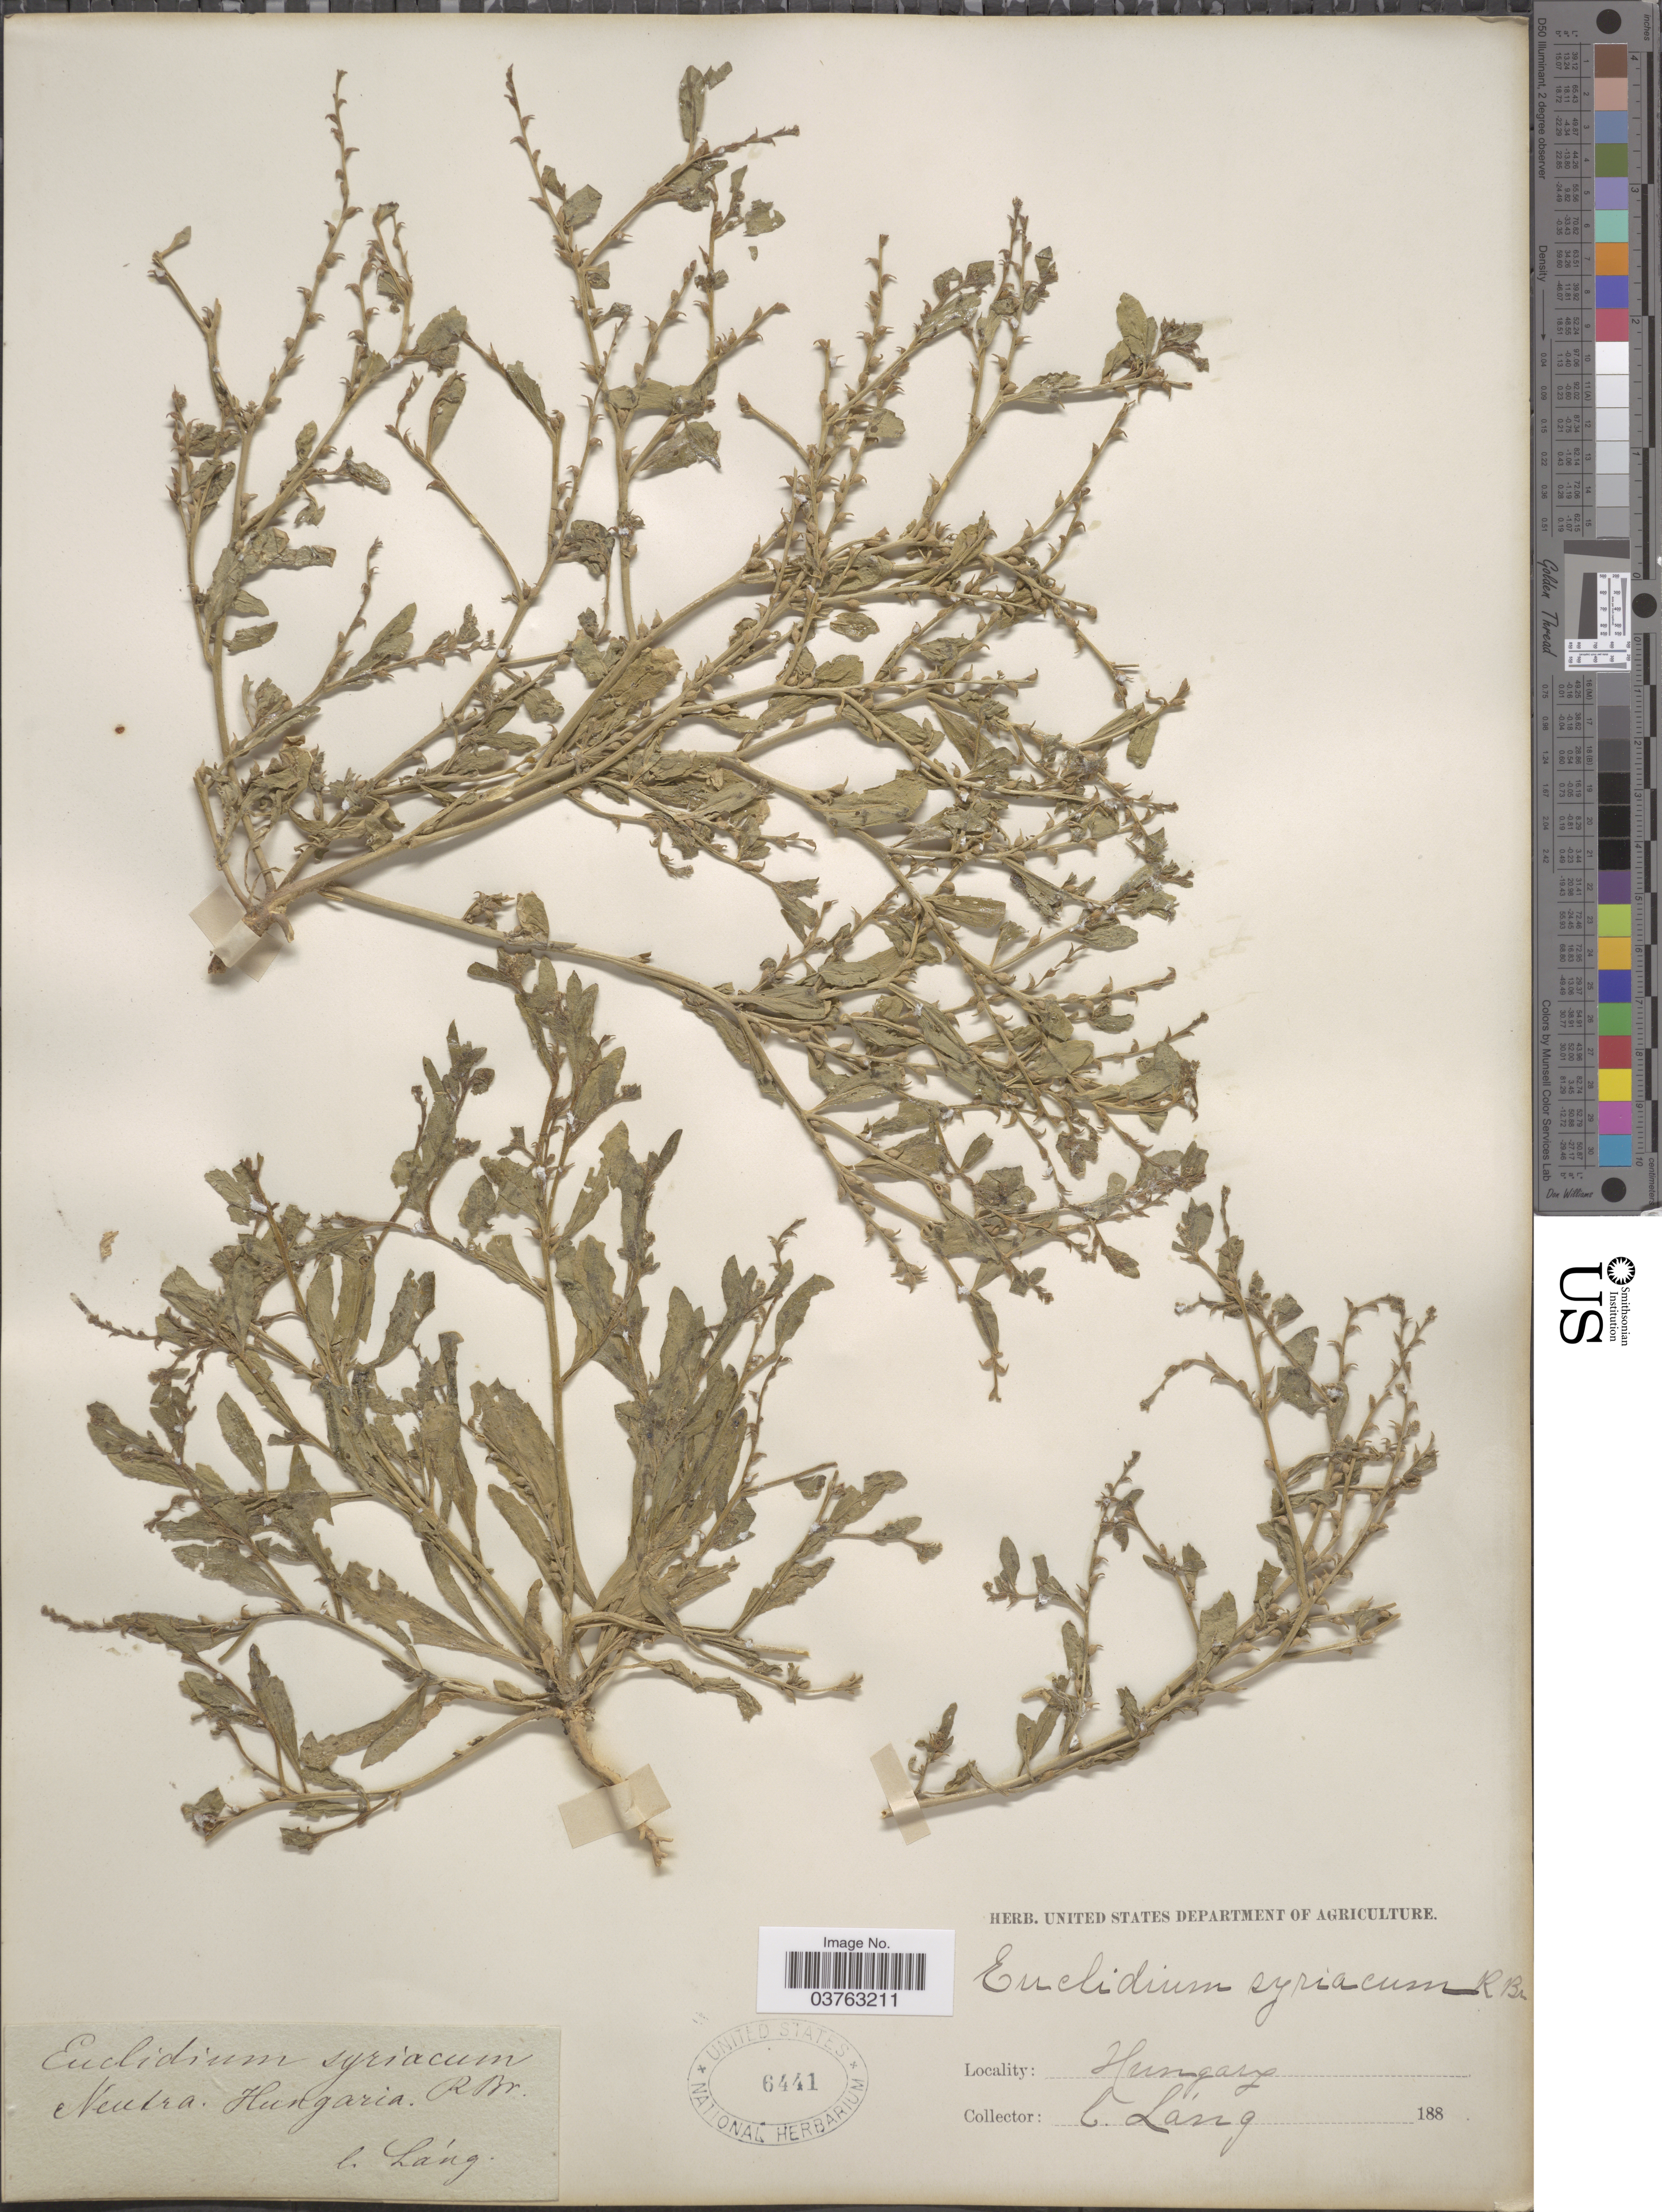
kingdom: Plantae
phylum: Tracheophyta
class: Magnoliopsida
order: Brassicales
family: Brassicaceae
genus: Euclidium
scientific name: Euclidium syriacum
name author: (L.) W.T. Aiton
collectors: C. Lang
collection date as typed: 188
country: Hungary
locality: Neutra.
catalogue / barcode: US 6441